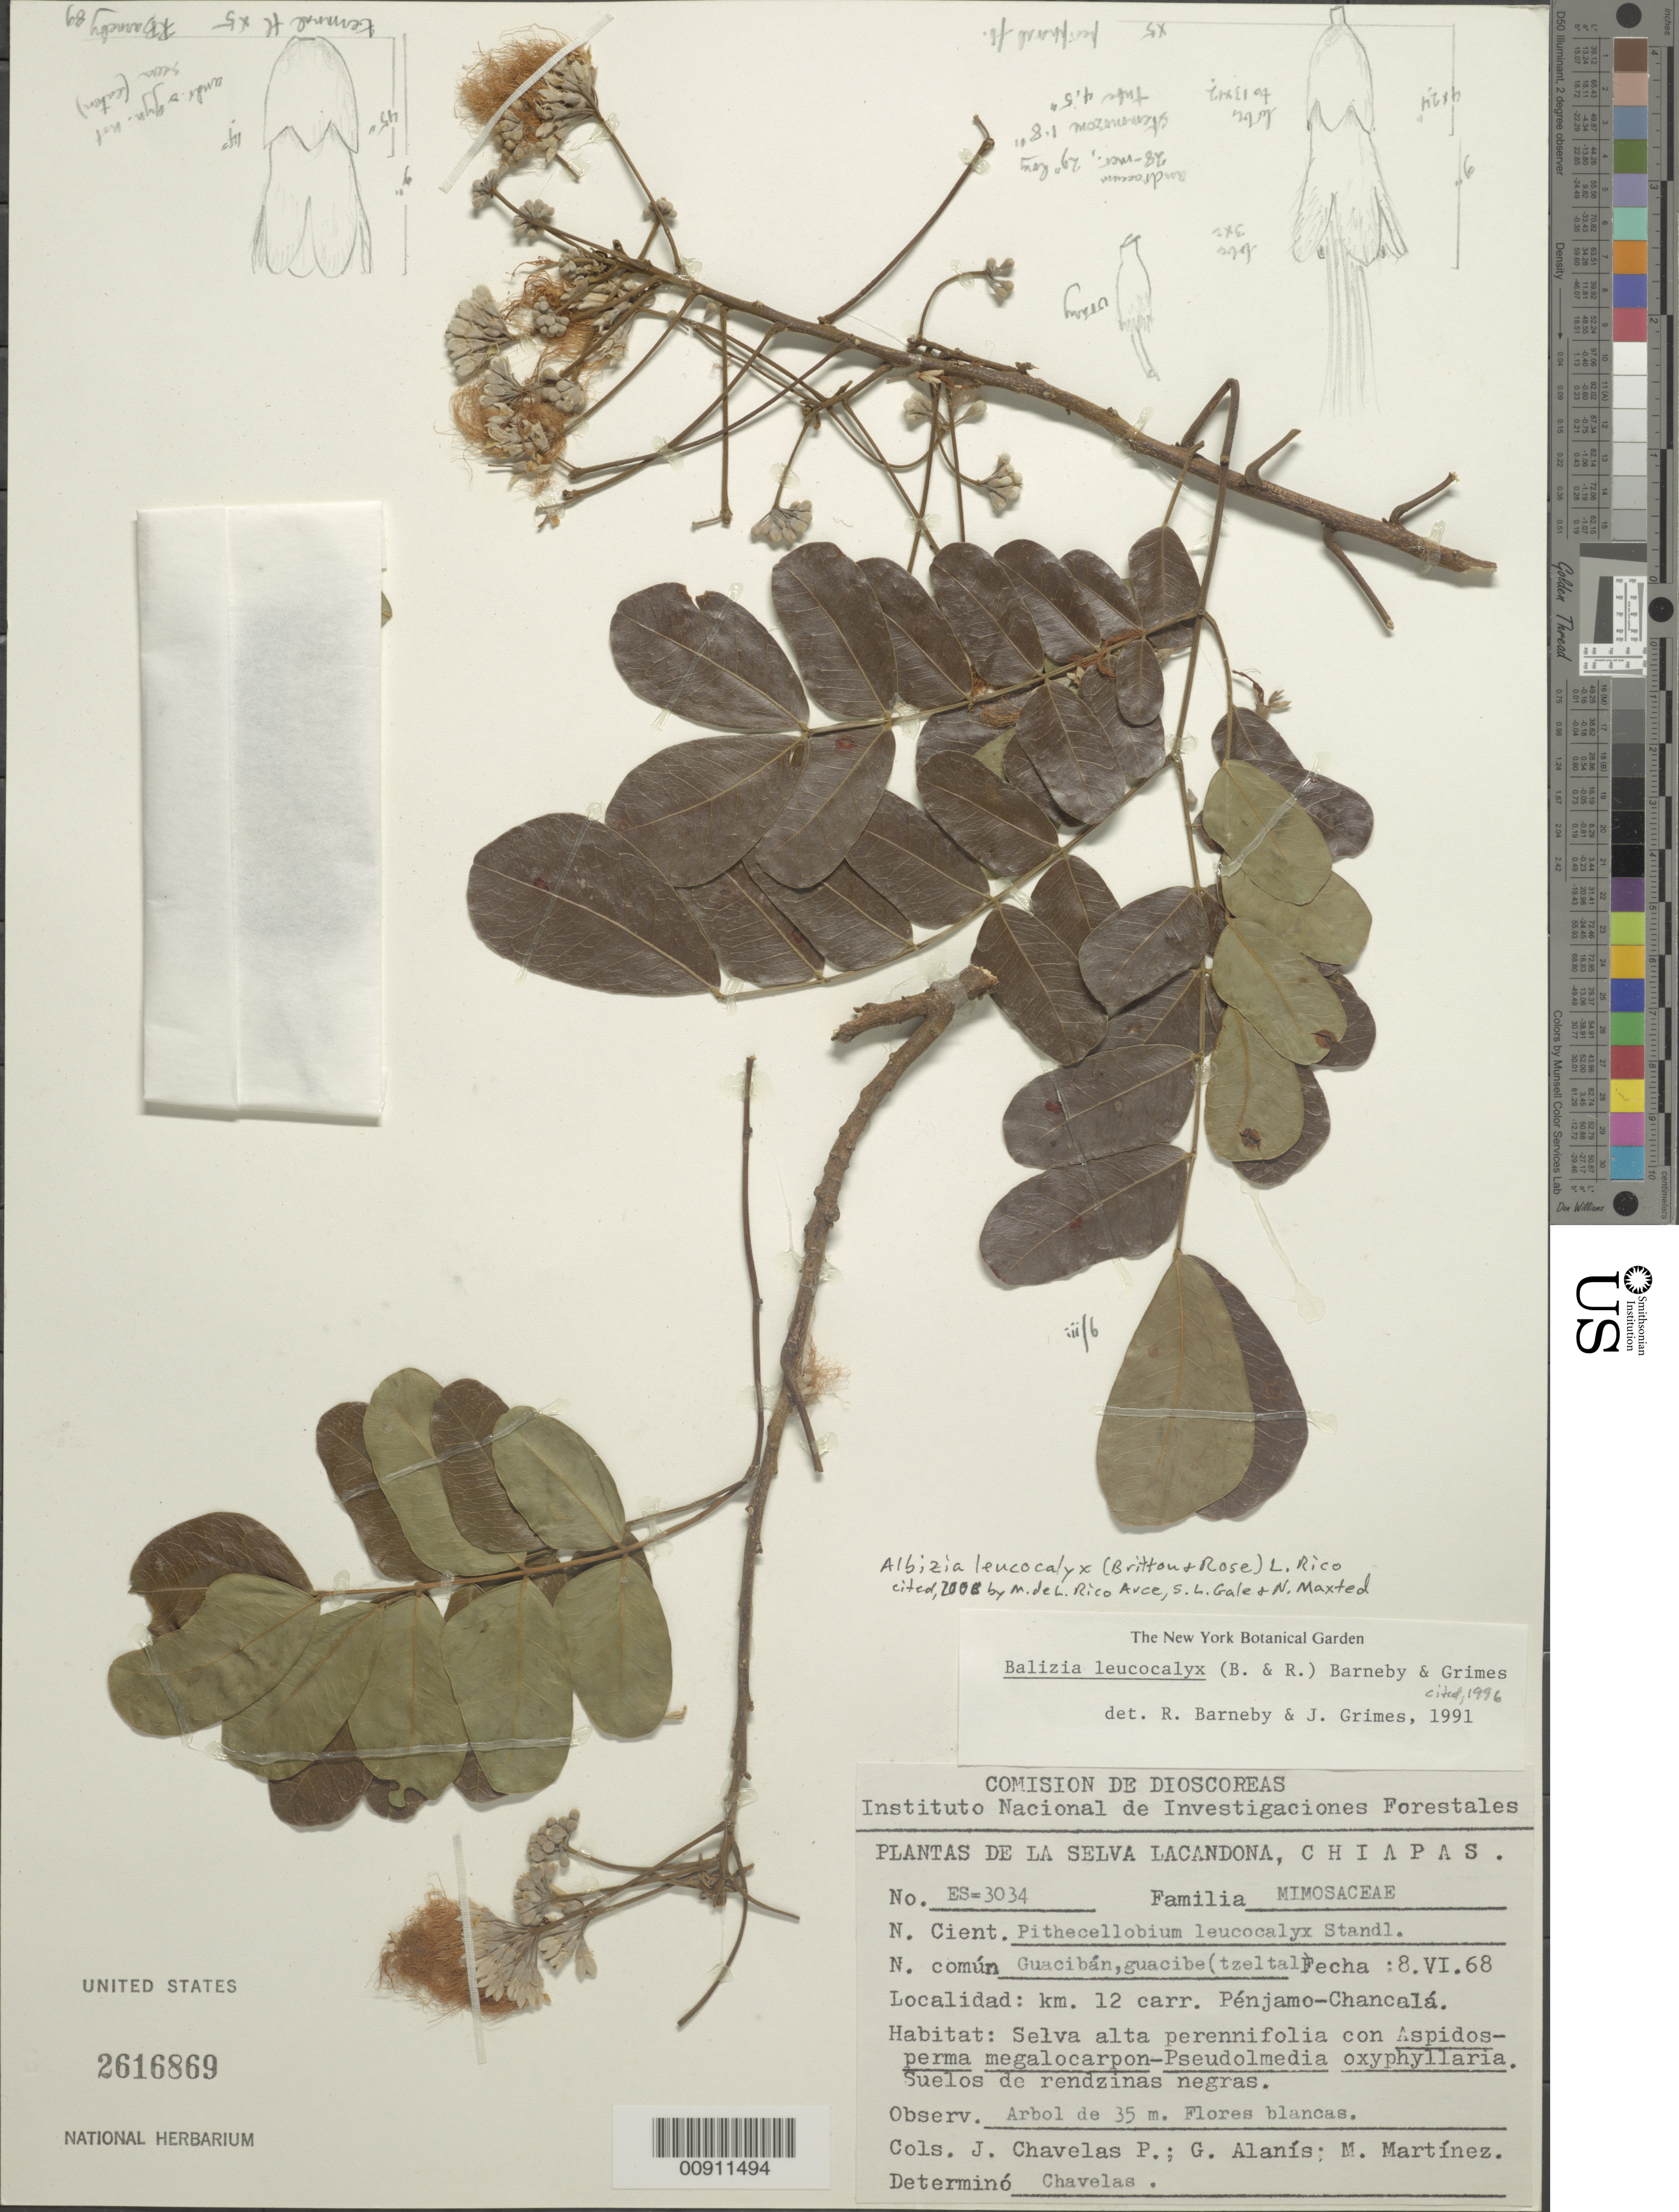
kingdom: Plantae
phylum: Tracheophyta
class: Magnoliopsida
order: Fabales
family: Fabaceae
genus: Hydrochorea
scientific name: Hydrochorea leucocalyx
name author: (Britton & Rose) Iganci et al.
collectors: Chavelas, J., G. Alanis & M. Martinez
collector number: ES=3034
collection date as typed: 08 Jun 1968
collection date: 1968-06-08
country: Mexico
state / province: Chiapas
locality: Km. 12 carr. Pénjamo-Chancalá.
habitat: Selva alta perennifolia con Aspidosperma megalocarpon - Pseudolmedia oxyphyllaria. Suelos de rendzinas negras.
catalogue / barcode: US 2616869